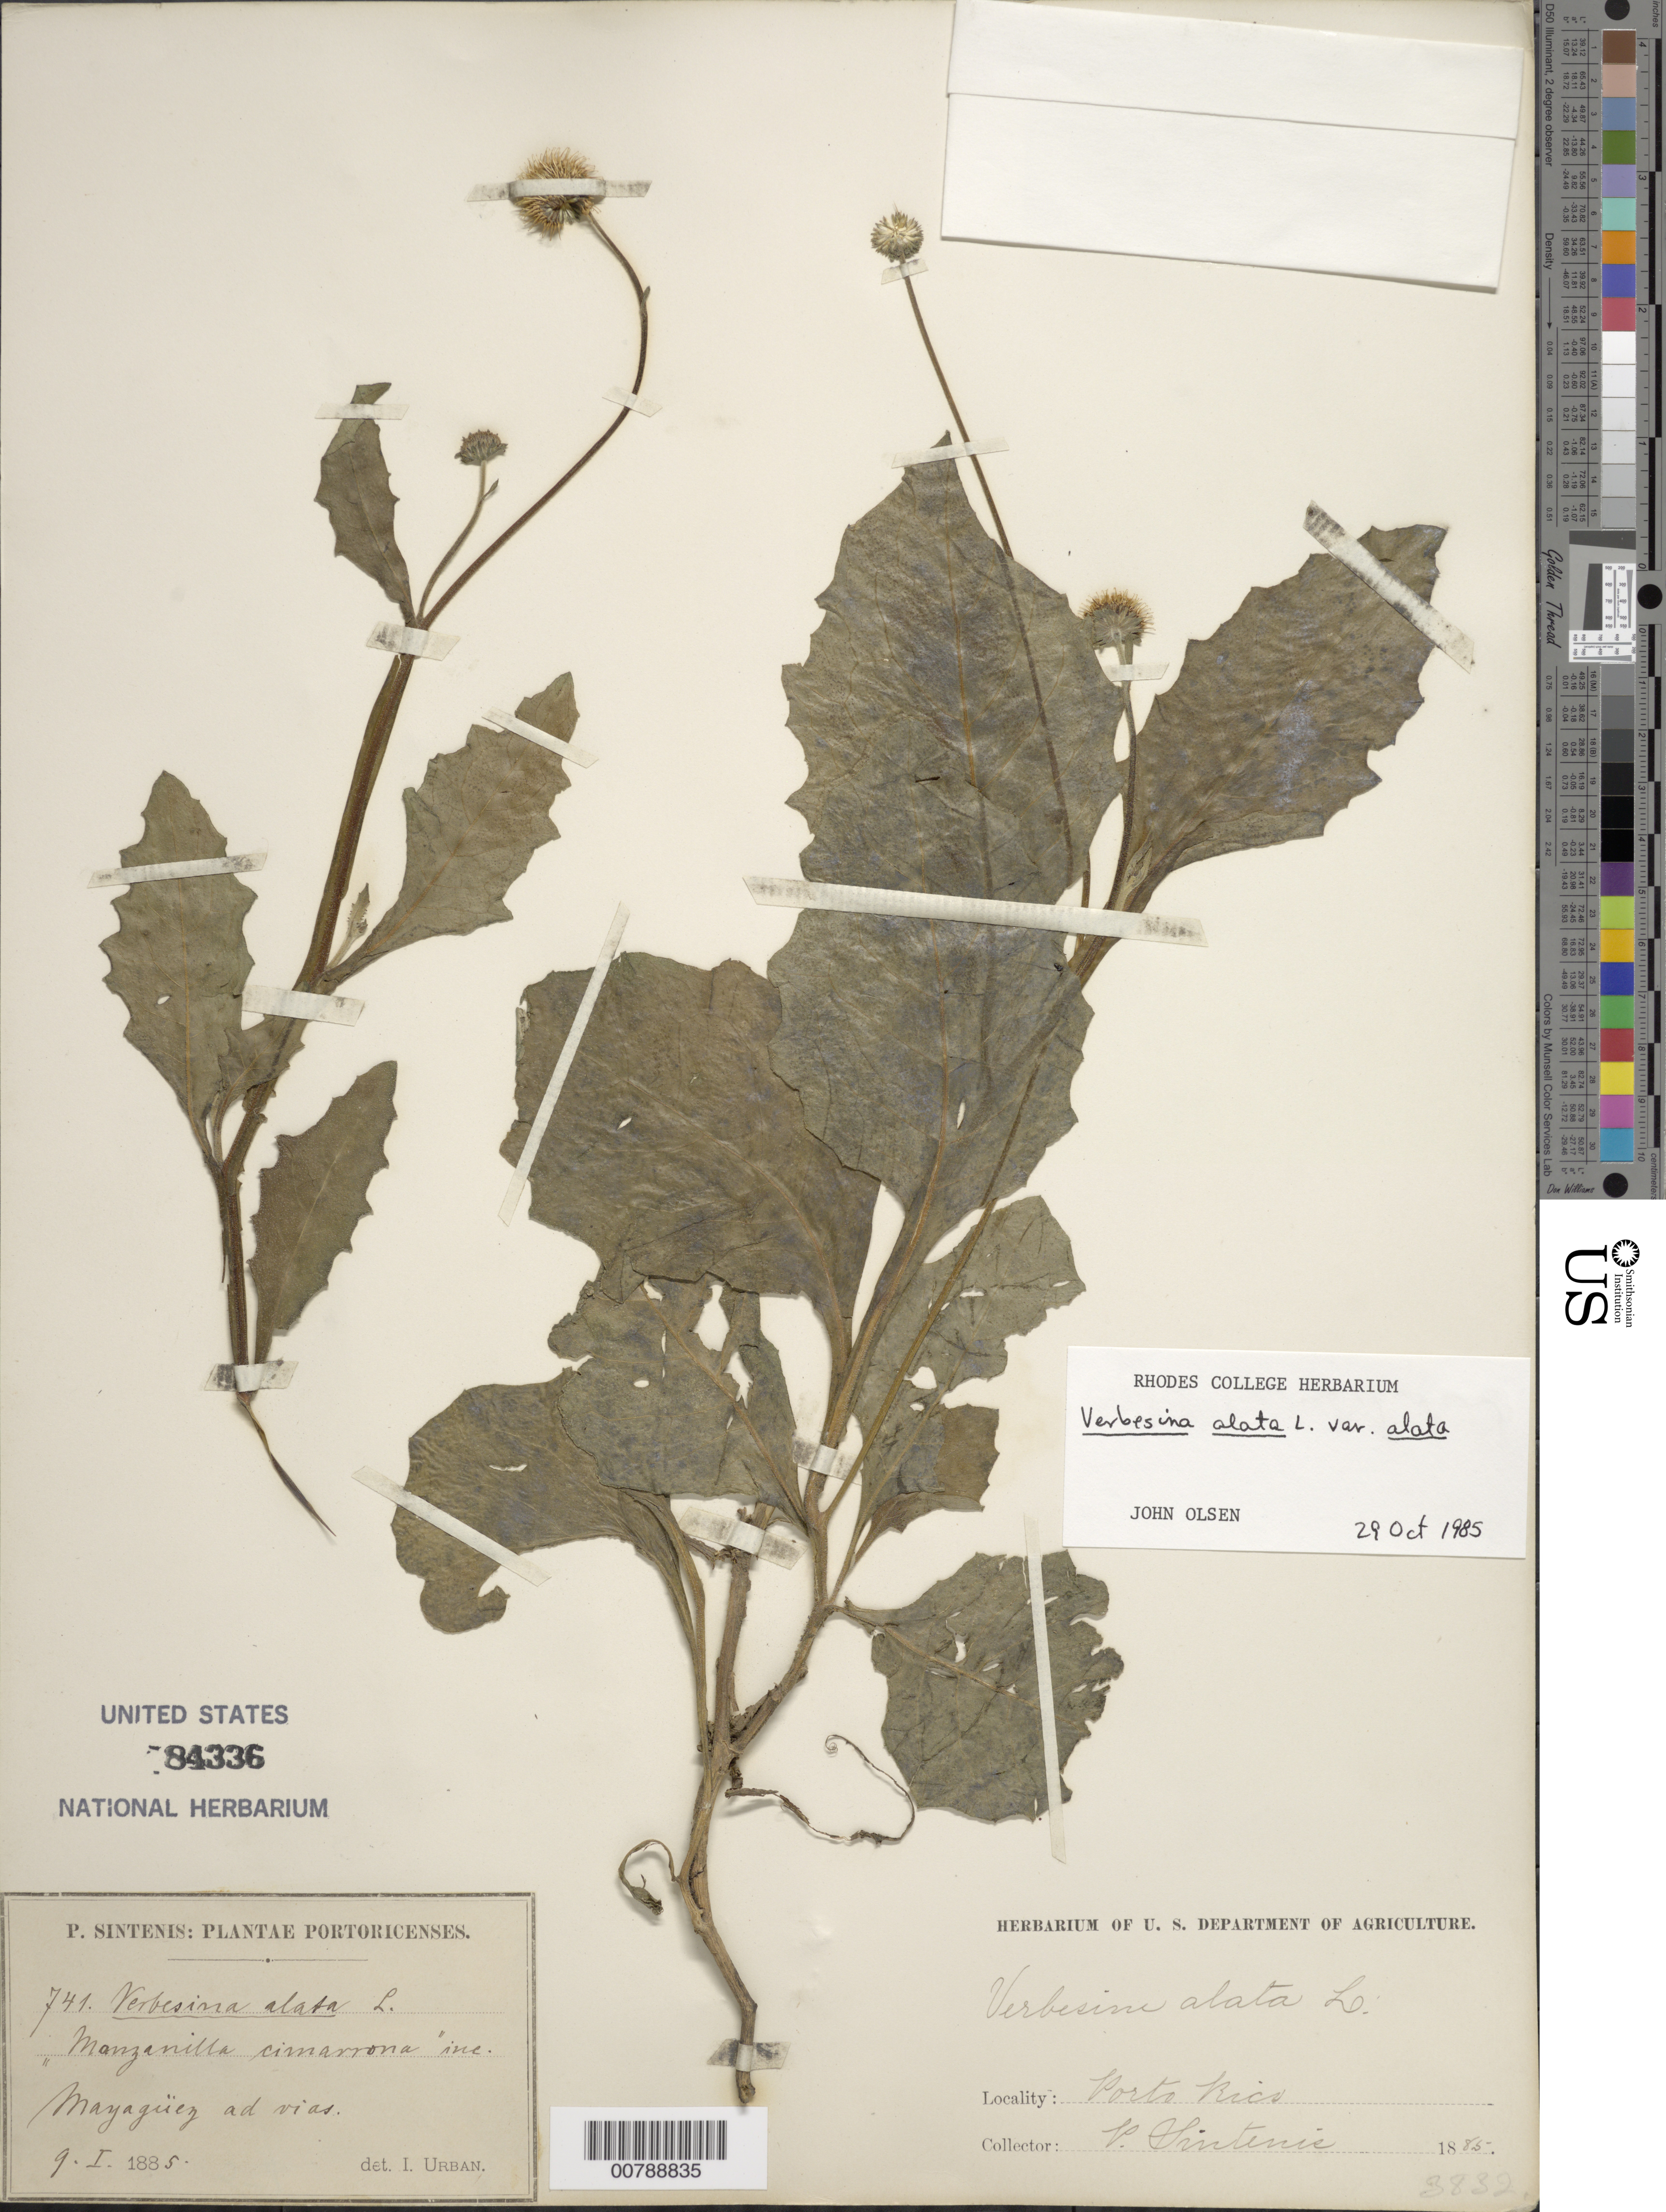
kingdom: Plantae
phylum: Tracheophyta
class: Magnoliopsida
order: Asterales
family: Asteraceae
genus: Verbesina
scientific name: Verbesina alata var. alata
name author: L.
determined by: Olsen, J.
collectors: P. Sintenis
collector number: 741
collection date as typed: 09 Jan 1885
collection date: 1885-01-09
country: Puerto Rico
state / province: Mayagüez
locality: Mayagüez ad vias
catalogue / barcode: US 84336